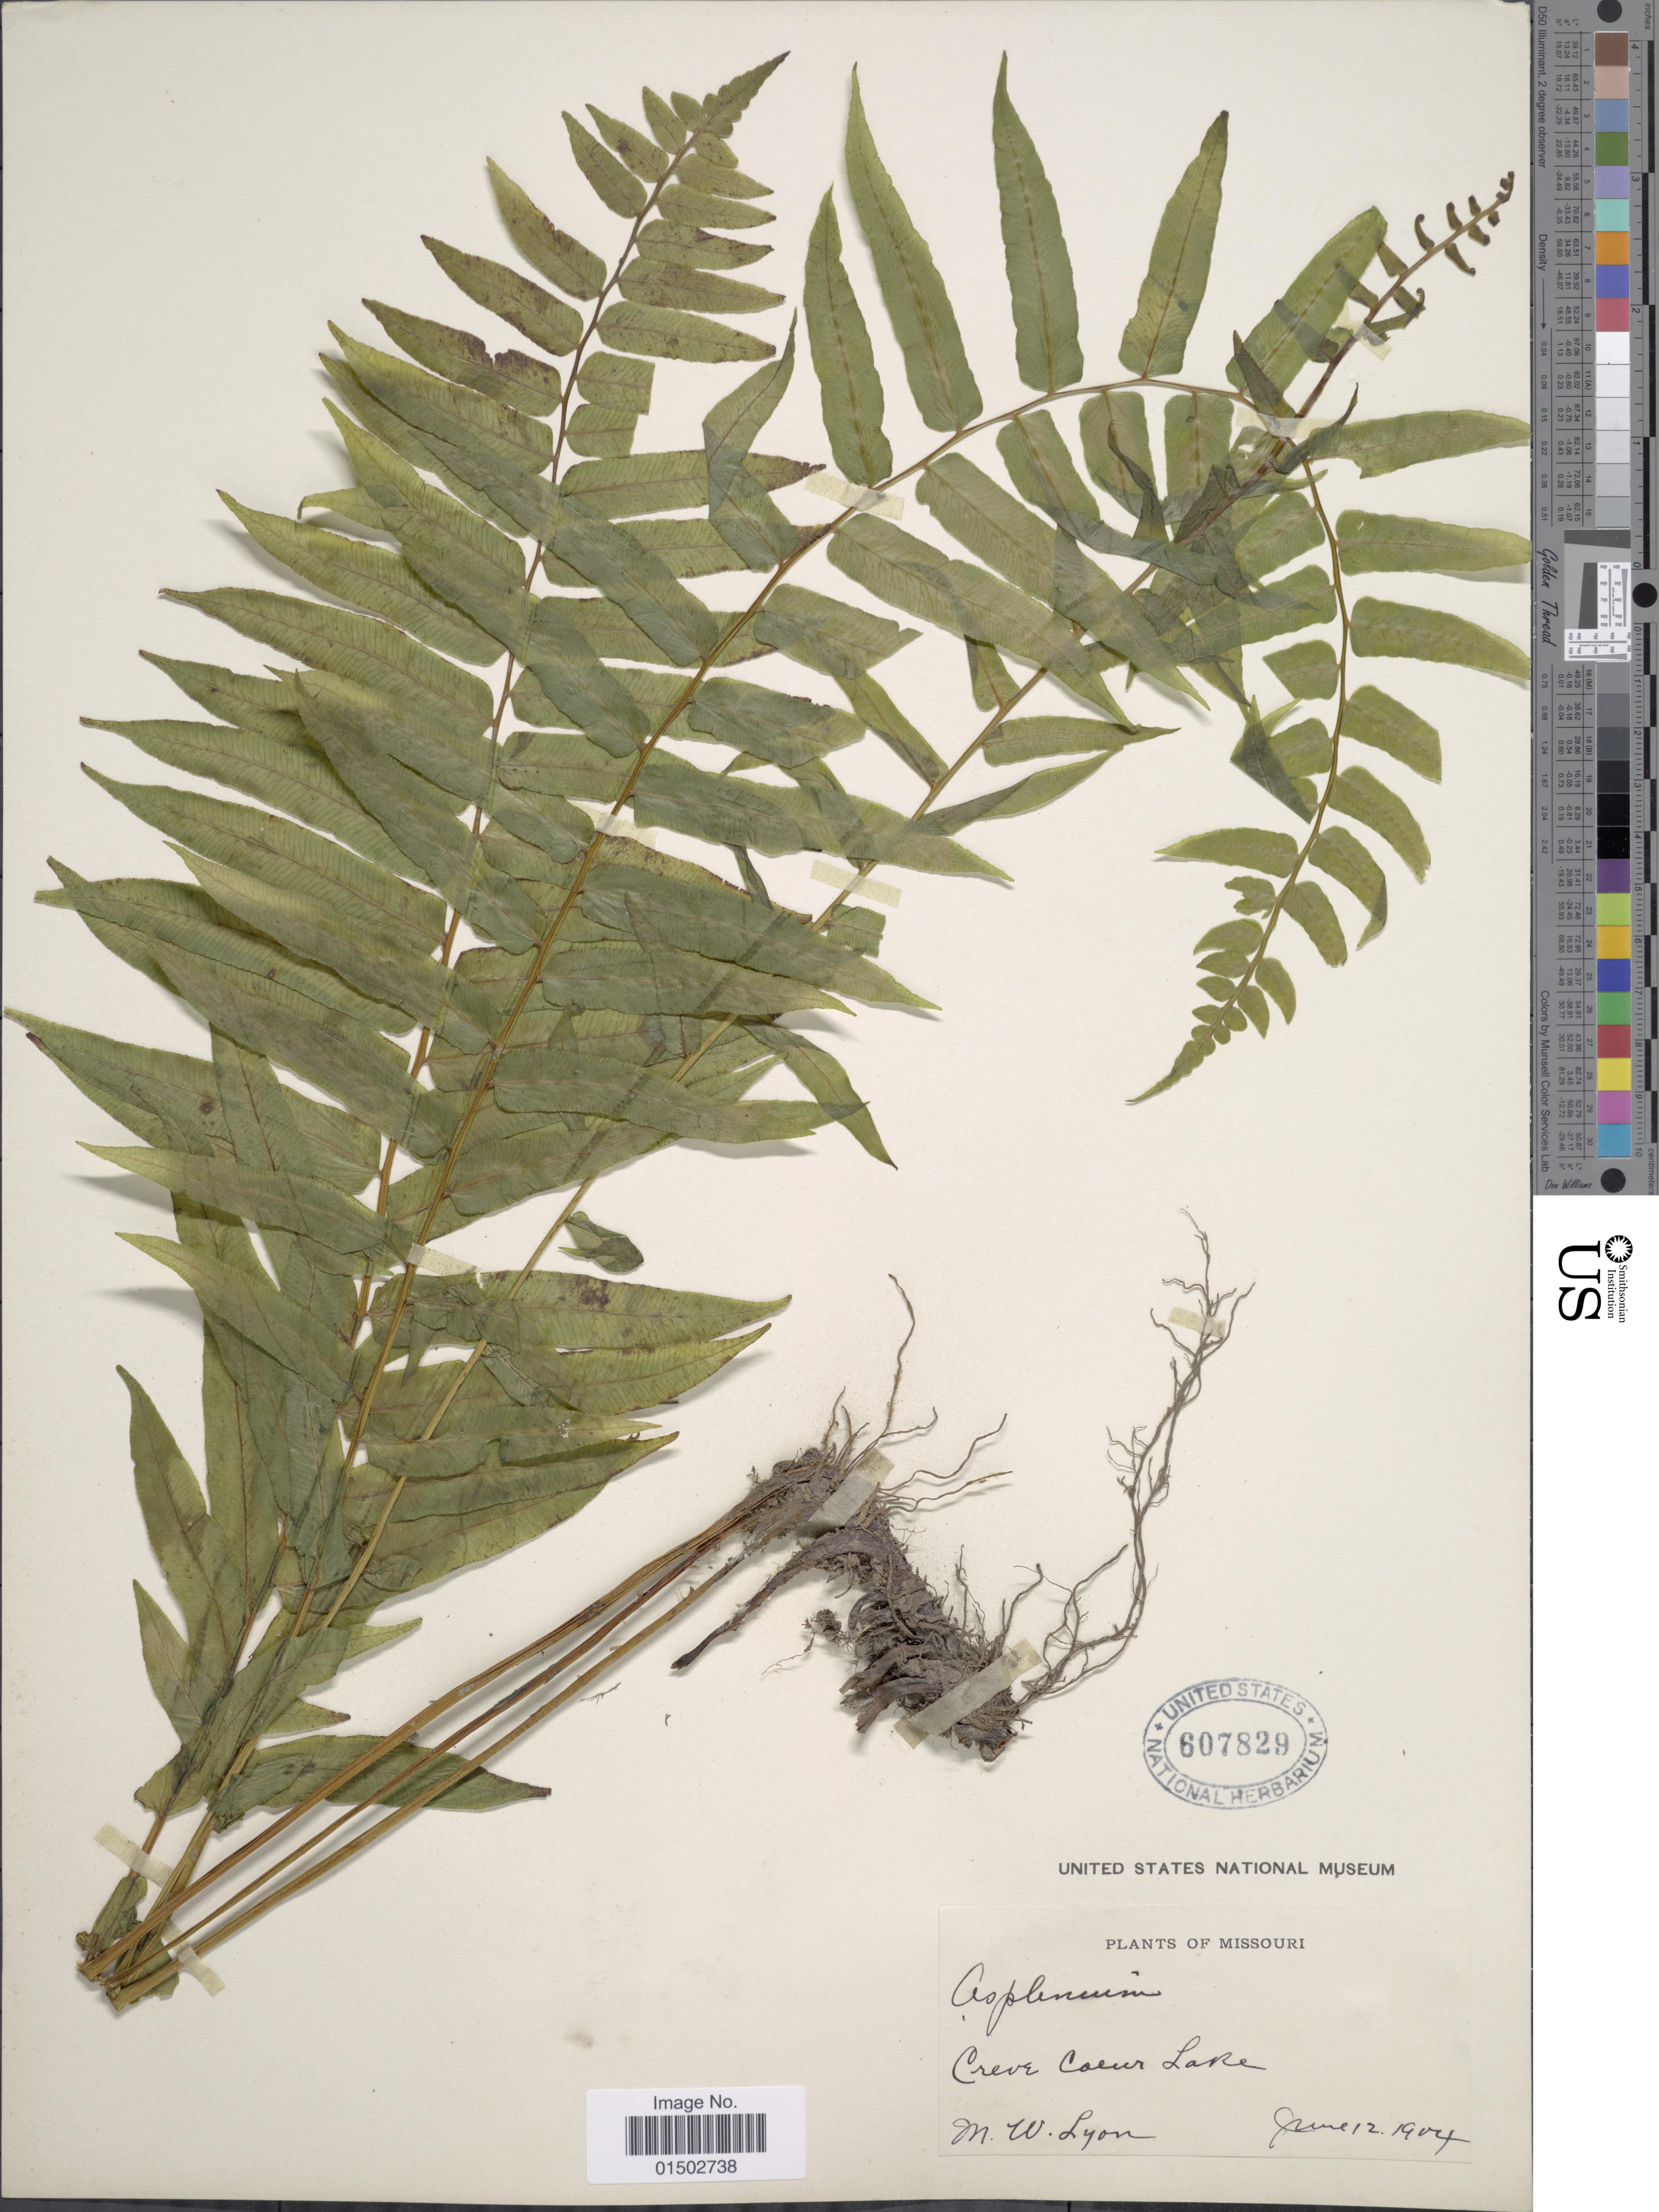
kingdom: Plantae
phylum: Tracheophyta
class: Polypodiopsida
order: Polypodiales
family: Diplaziopsidaceae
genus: Homalosorus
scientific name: Homalosorus pycnocarpos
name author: (Spreng.) Pic. Serm.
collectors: M. W. Lyon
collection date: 1904-06-12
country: United States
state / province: Missouri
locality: Creve Coeur Lake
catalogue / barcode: US 607829